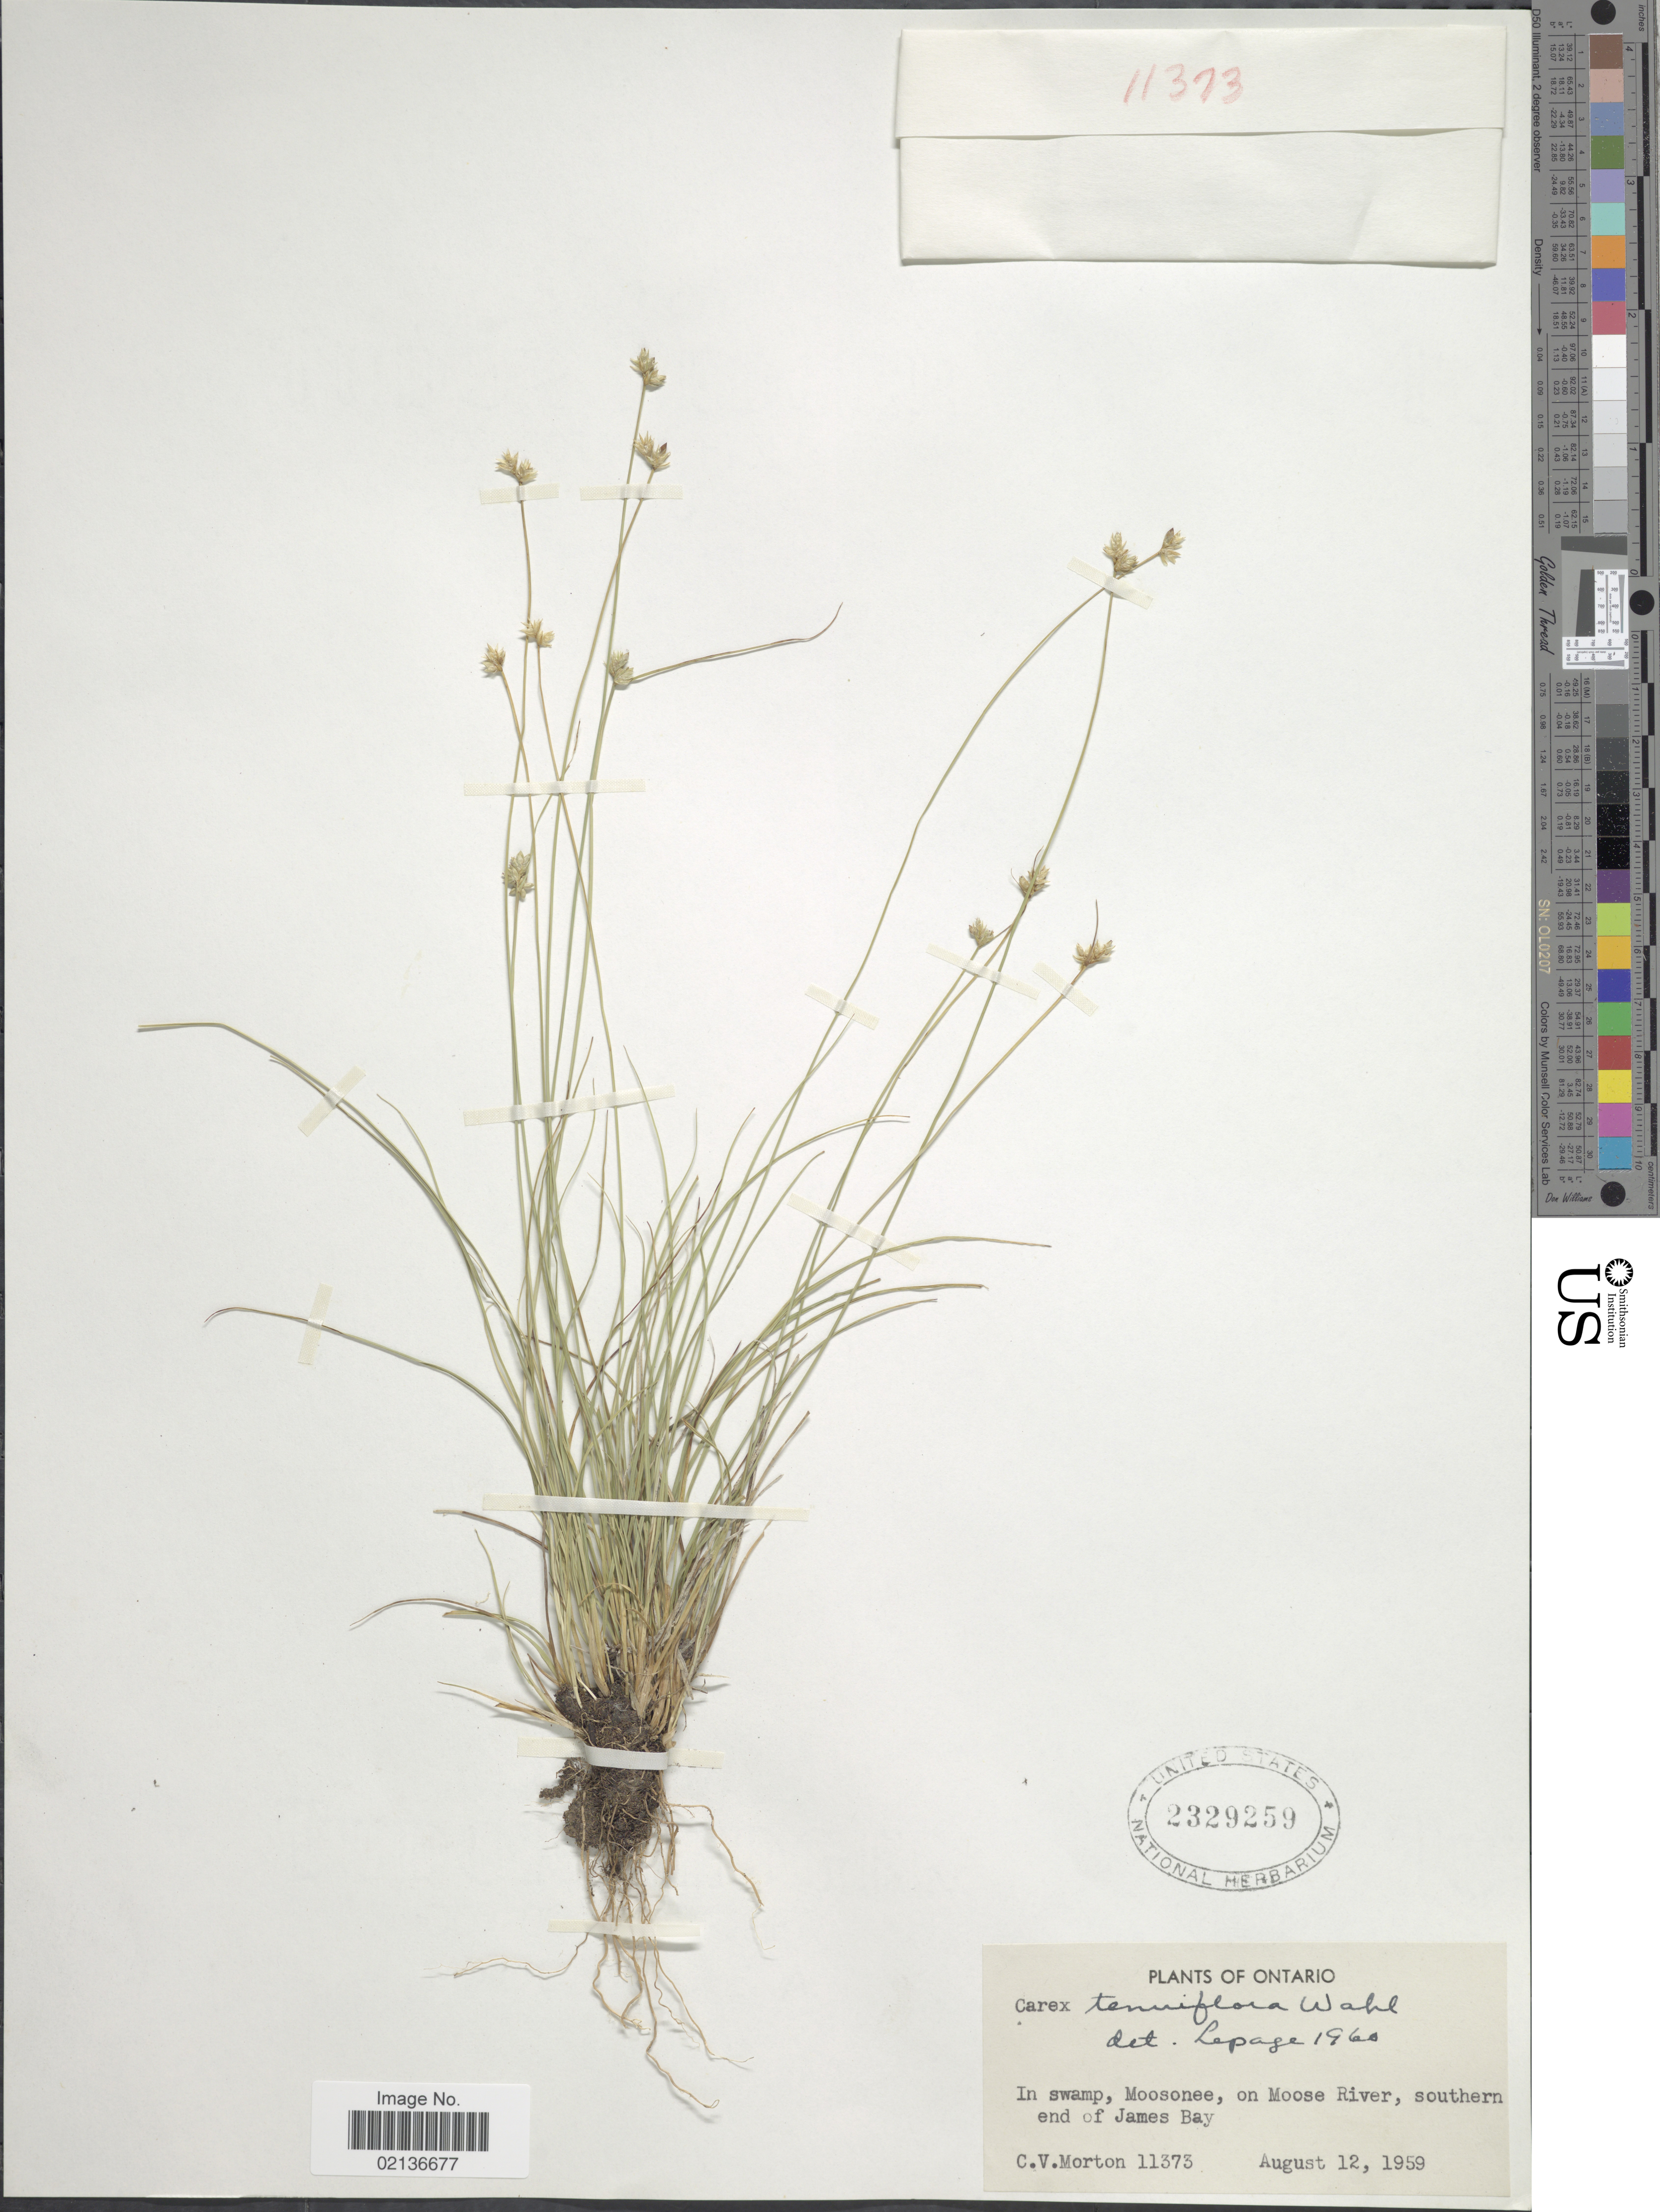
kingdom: Plantae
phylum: Tracheophyta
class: Liliopsida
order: Poales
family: Cyperaceae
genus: Carex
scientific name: Carex tenuiflora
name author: Wahlenb.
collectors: C. V. Morton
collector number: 11373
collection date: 1959-08-12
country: Canada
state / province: Ontario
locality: In swamp, Moosonee, on Moose River, southern end of James Bay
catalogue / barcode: US 2329259